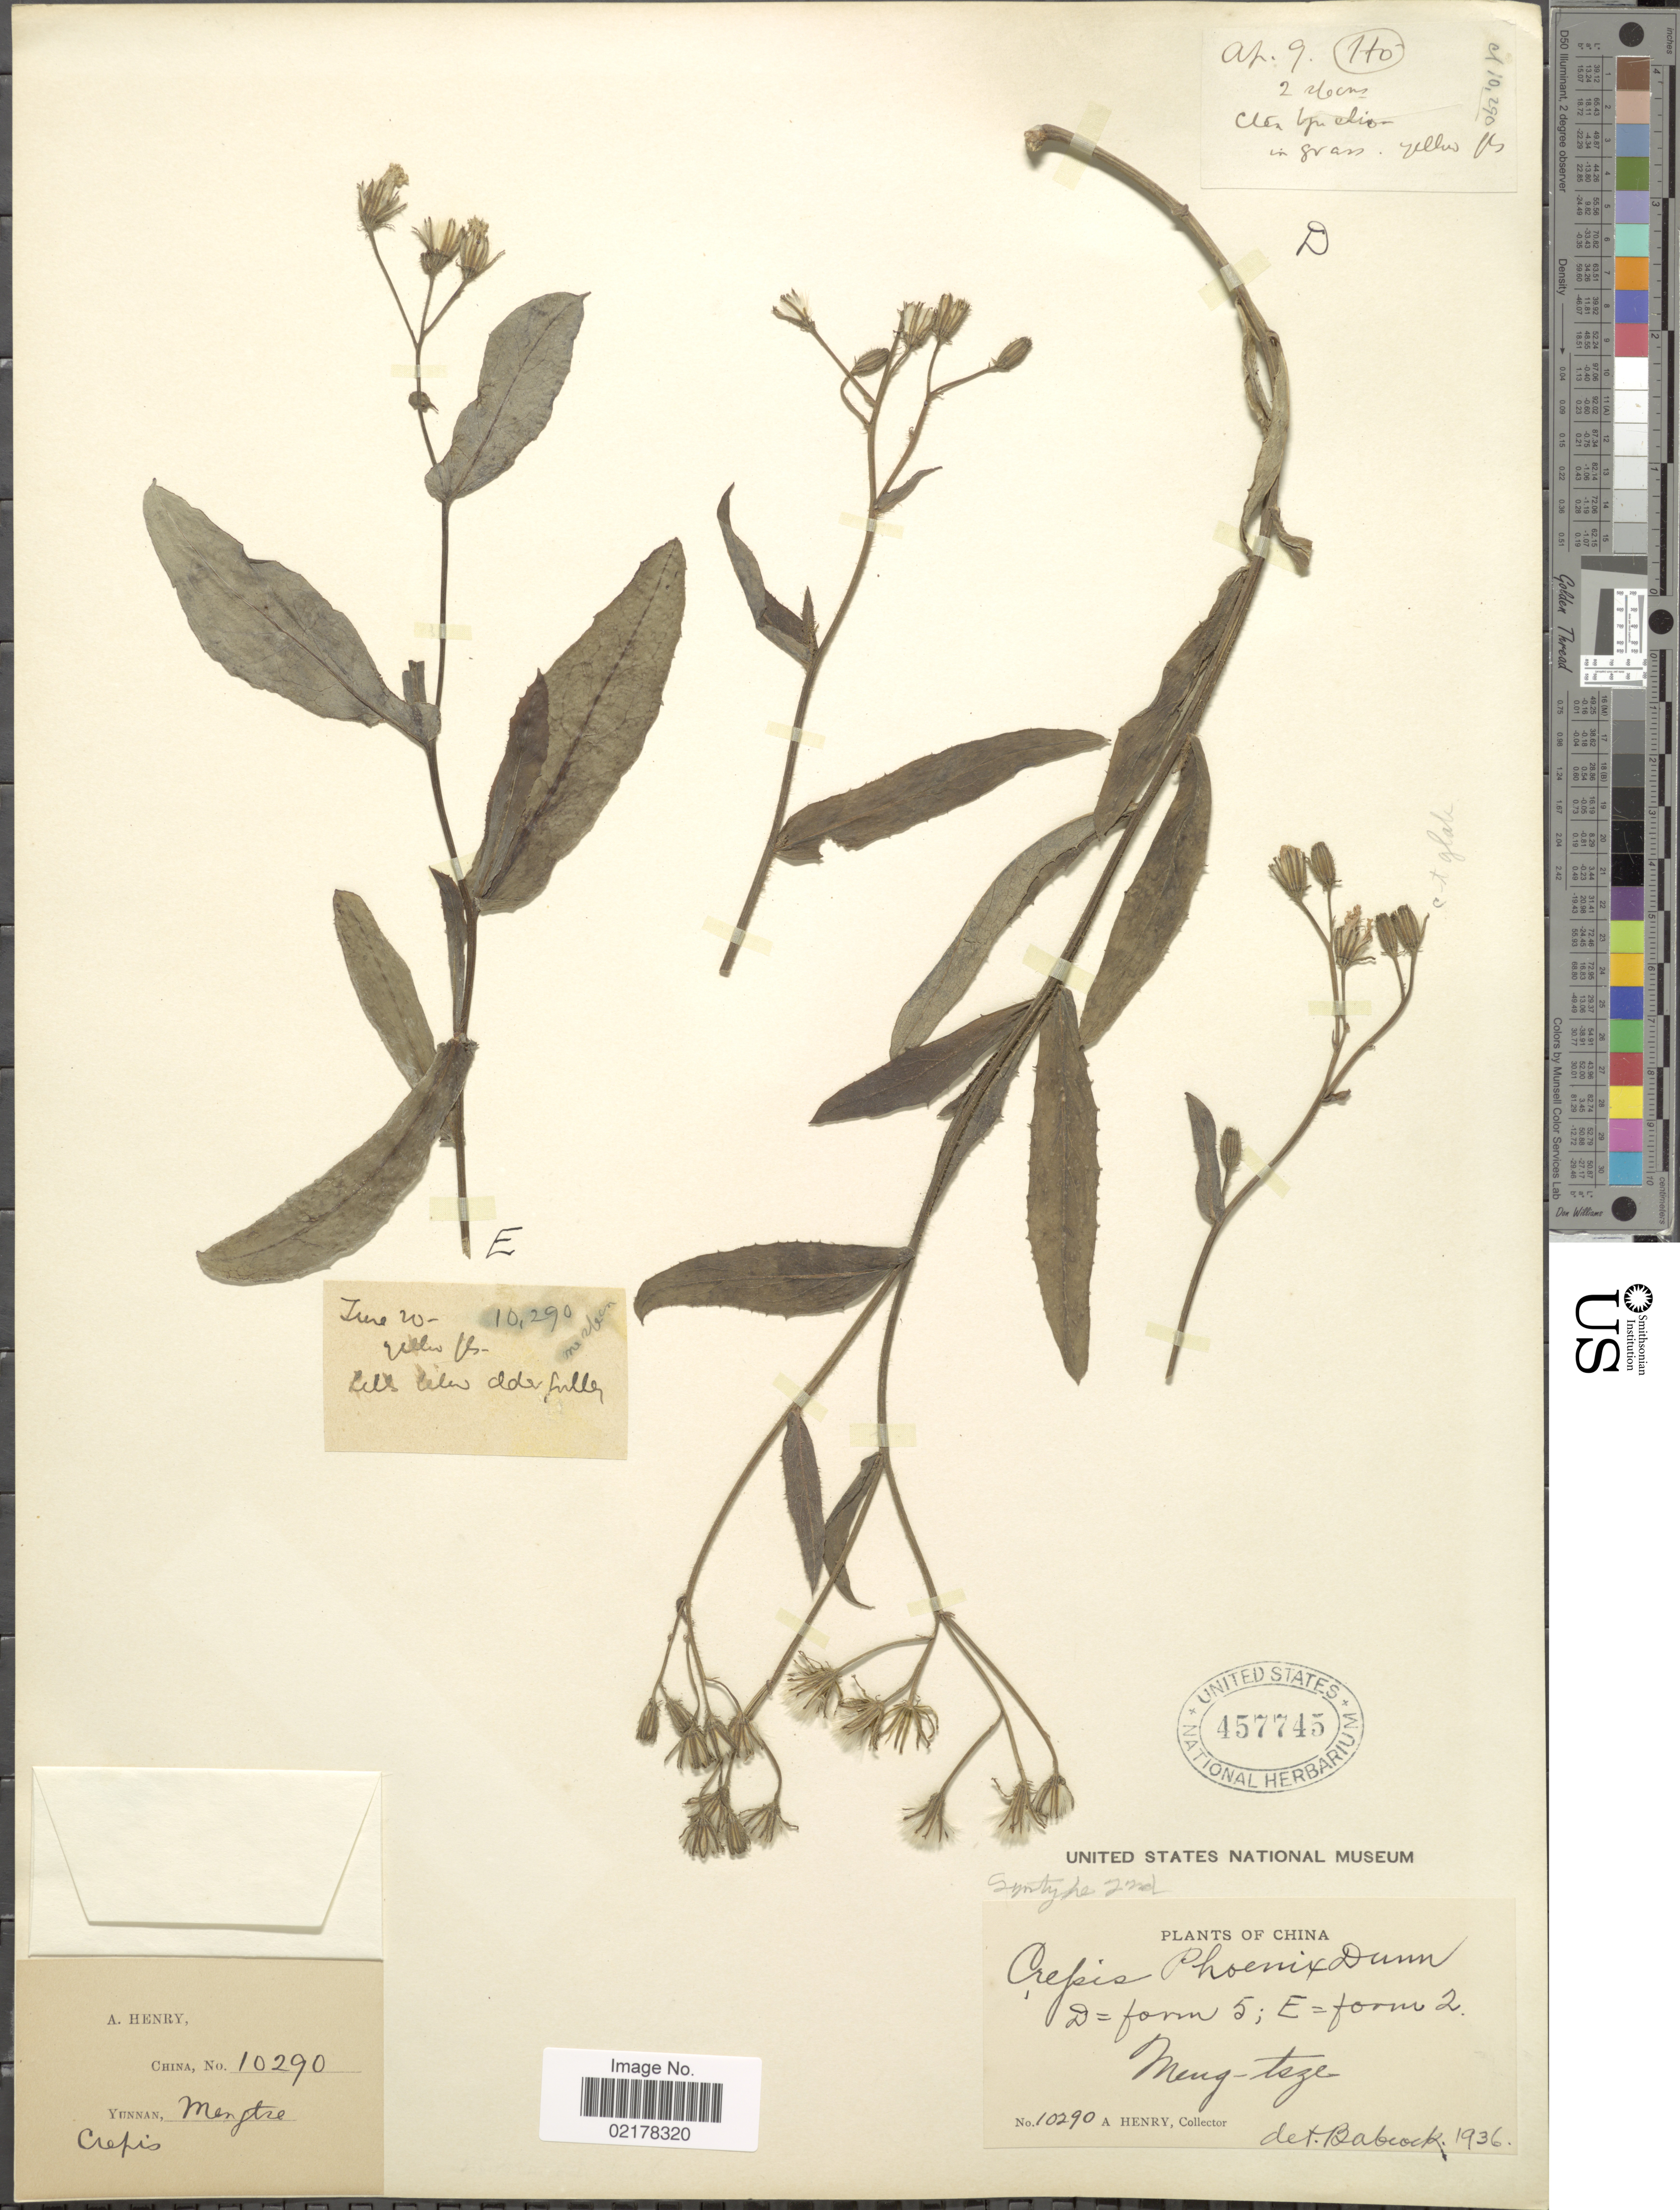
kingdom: Plantae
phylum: Tracheophyta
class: Magnoliopsida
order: Asterales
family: Asteraceae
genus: Crepis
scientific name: Crepis phoenix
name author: Dunn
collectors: A. Henry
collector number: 10290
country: China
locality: Meng-Tze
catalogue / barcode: US 457745